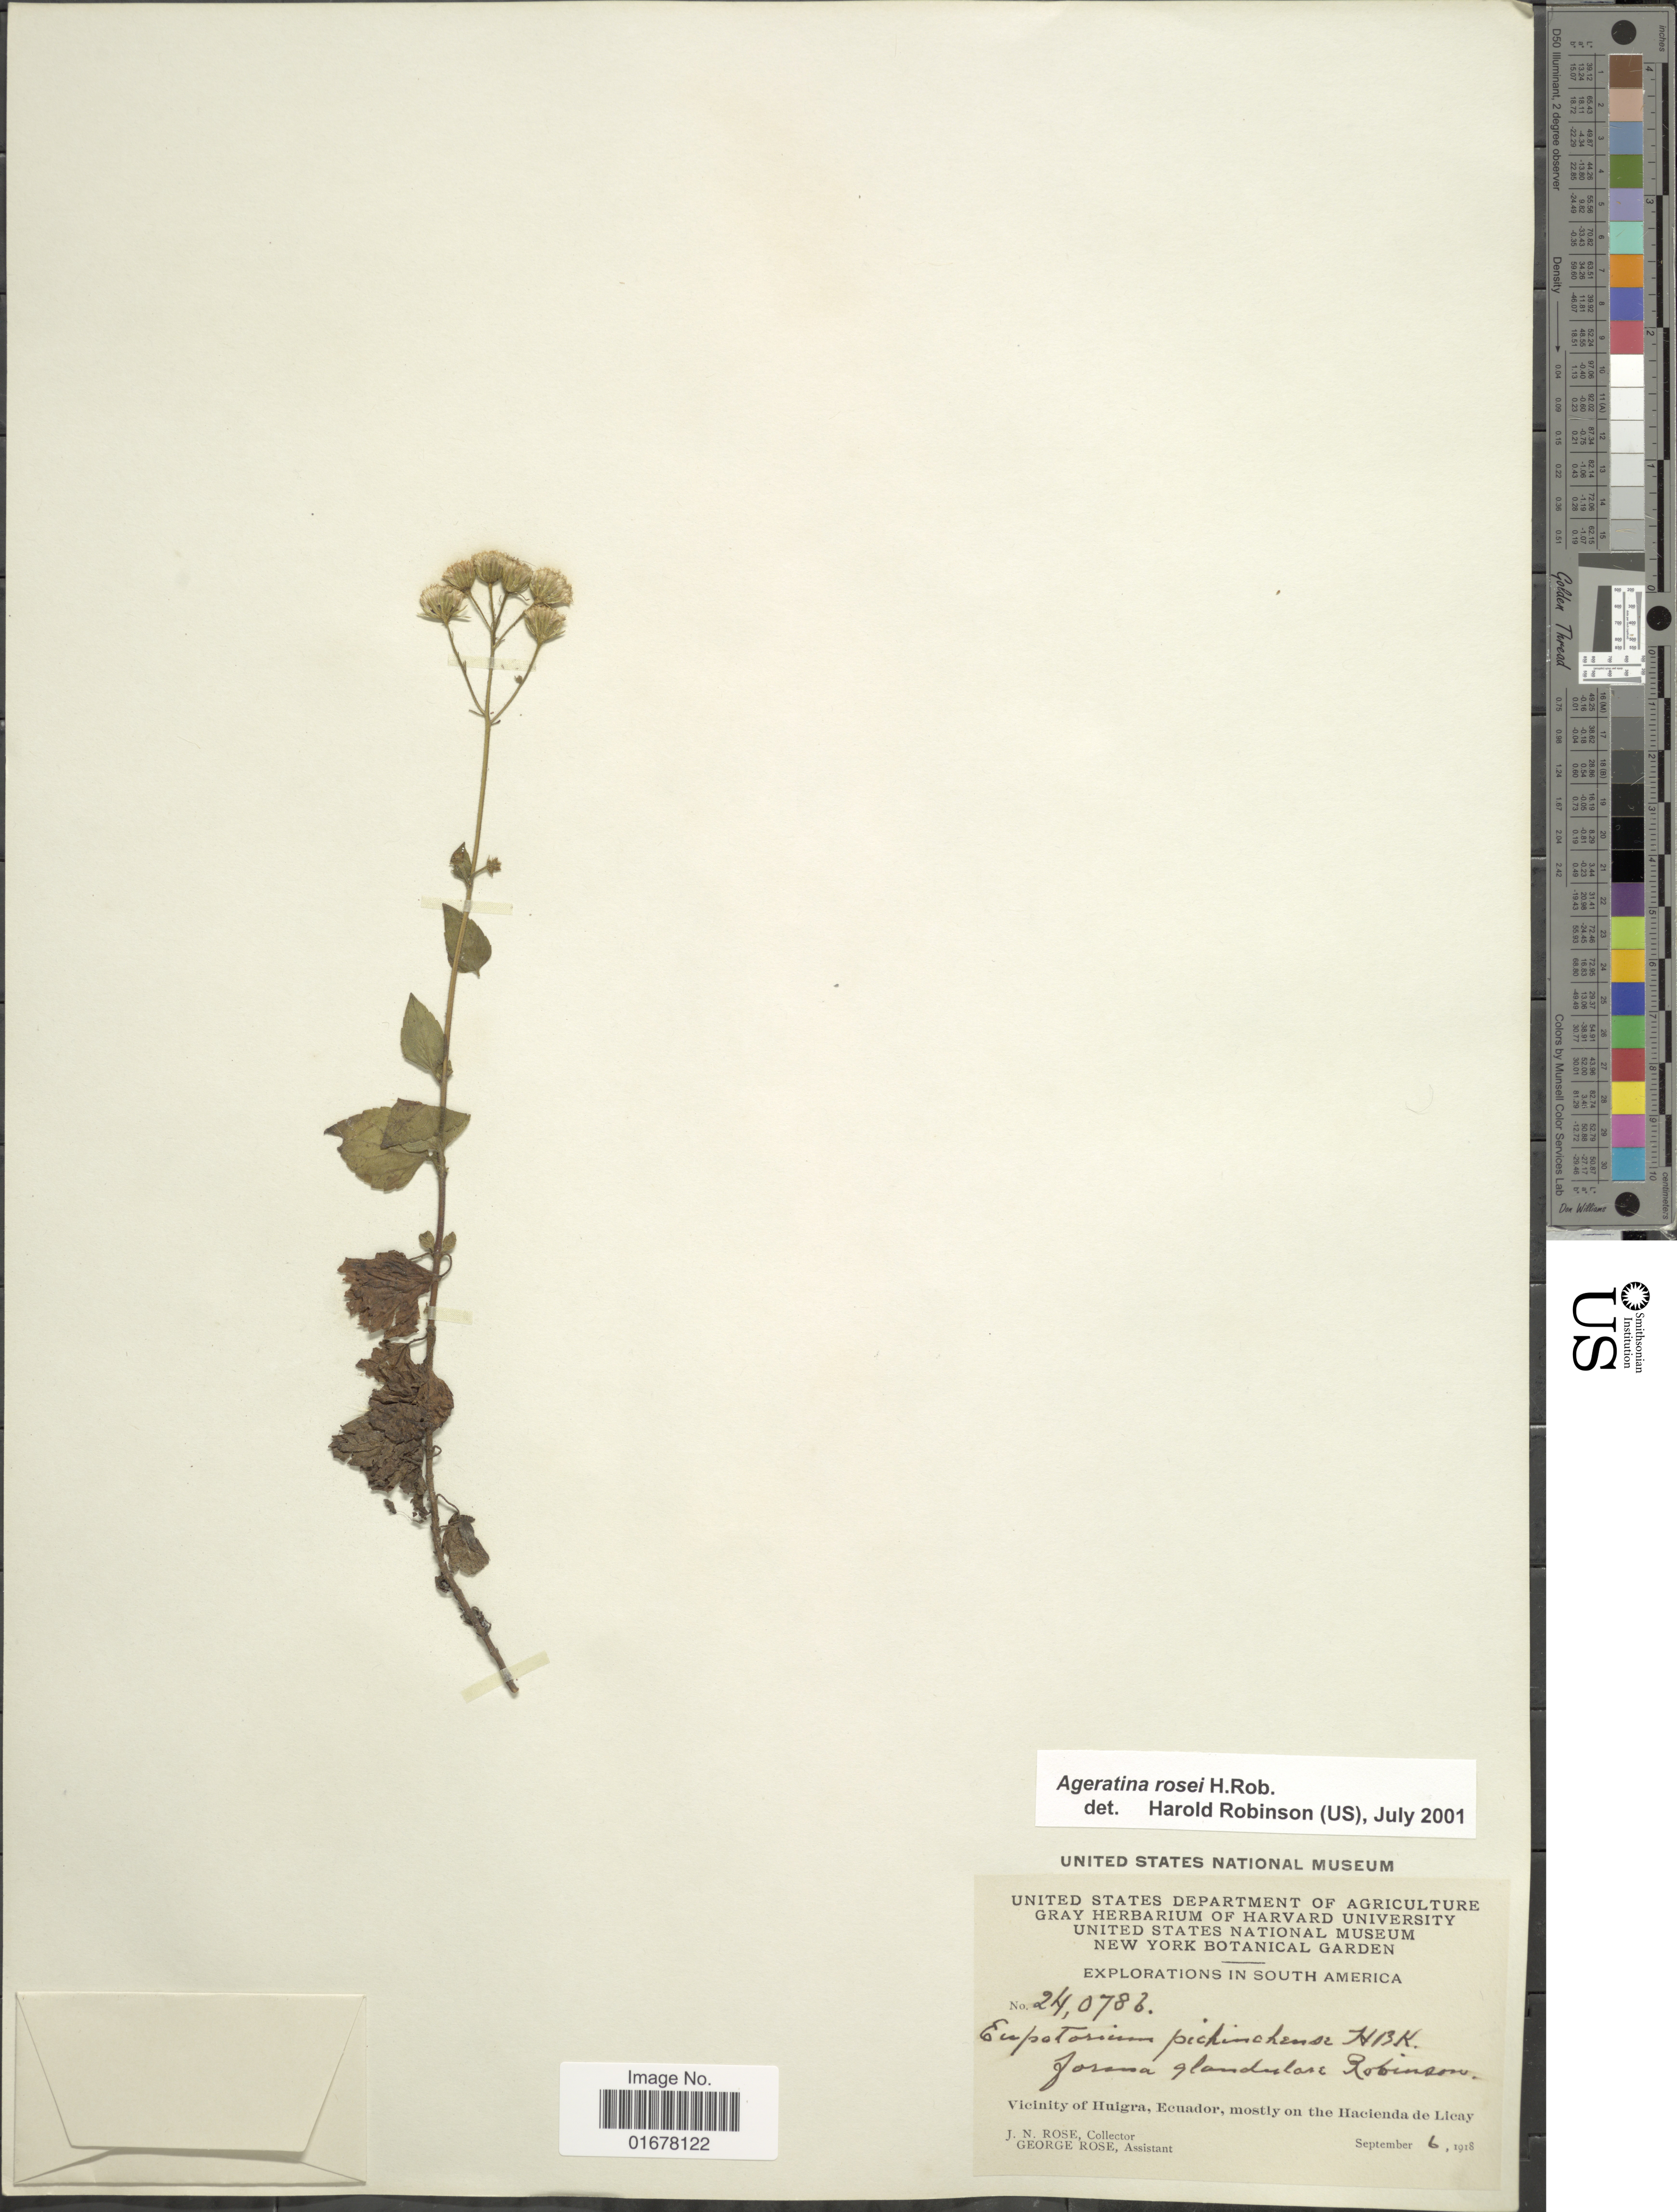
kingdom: Plantae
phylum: Tracheophyta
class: Magnoliopsida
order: Asterales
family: Asteraceae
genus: Ageratina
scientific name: Ageratina rosei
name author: H. Rob.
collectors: J. N. Rose & G. Rose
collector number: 24078 b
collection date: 1918-09-06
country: Ecuador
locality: Vicinity of Huigra, mostly on the Hacienda de Licay